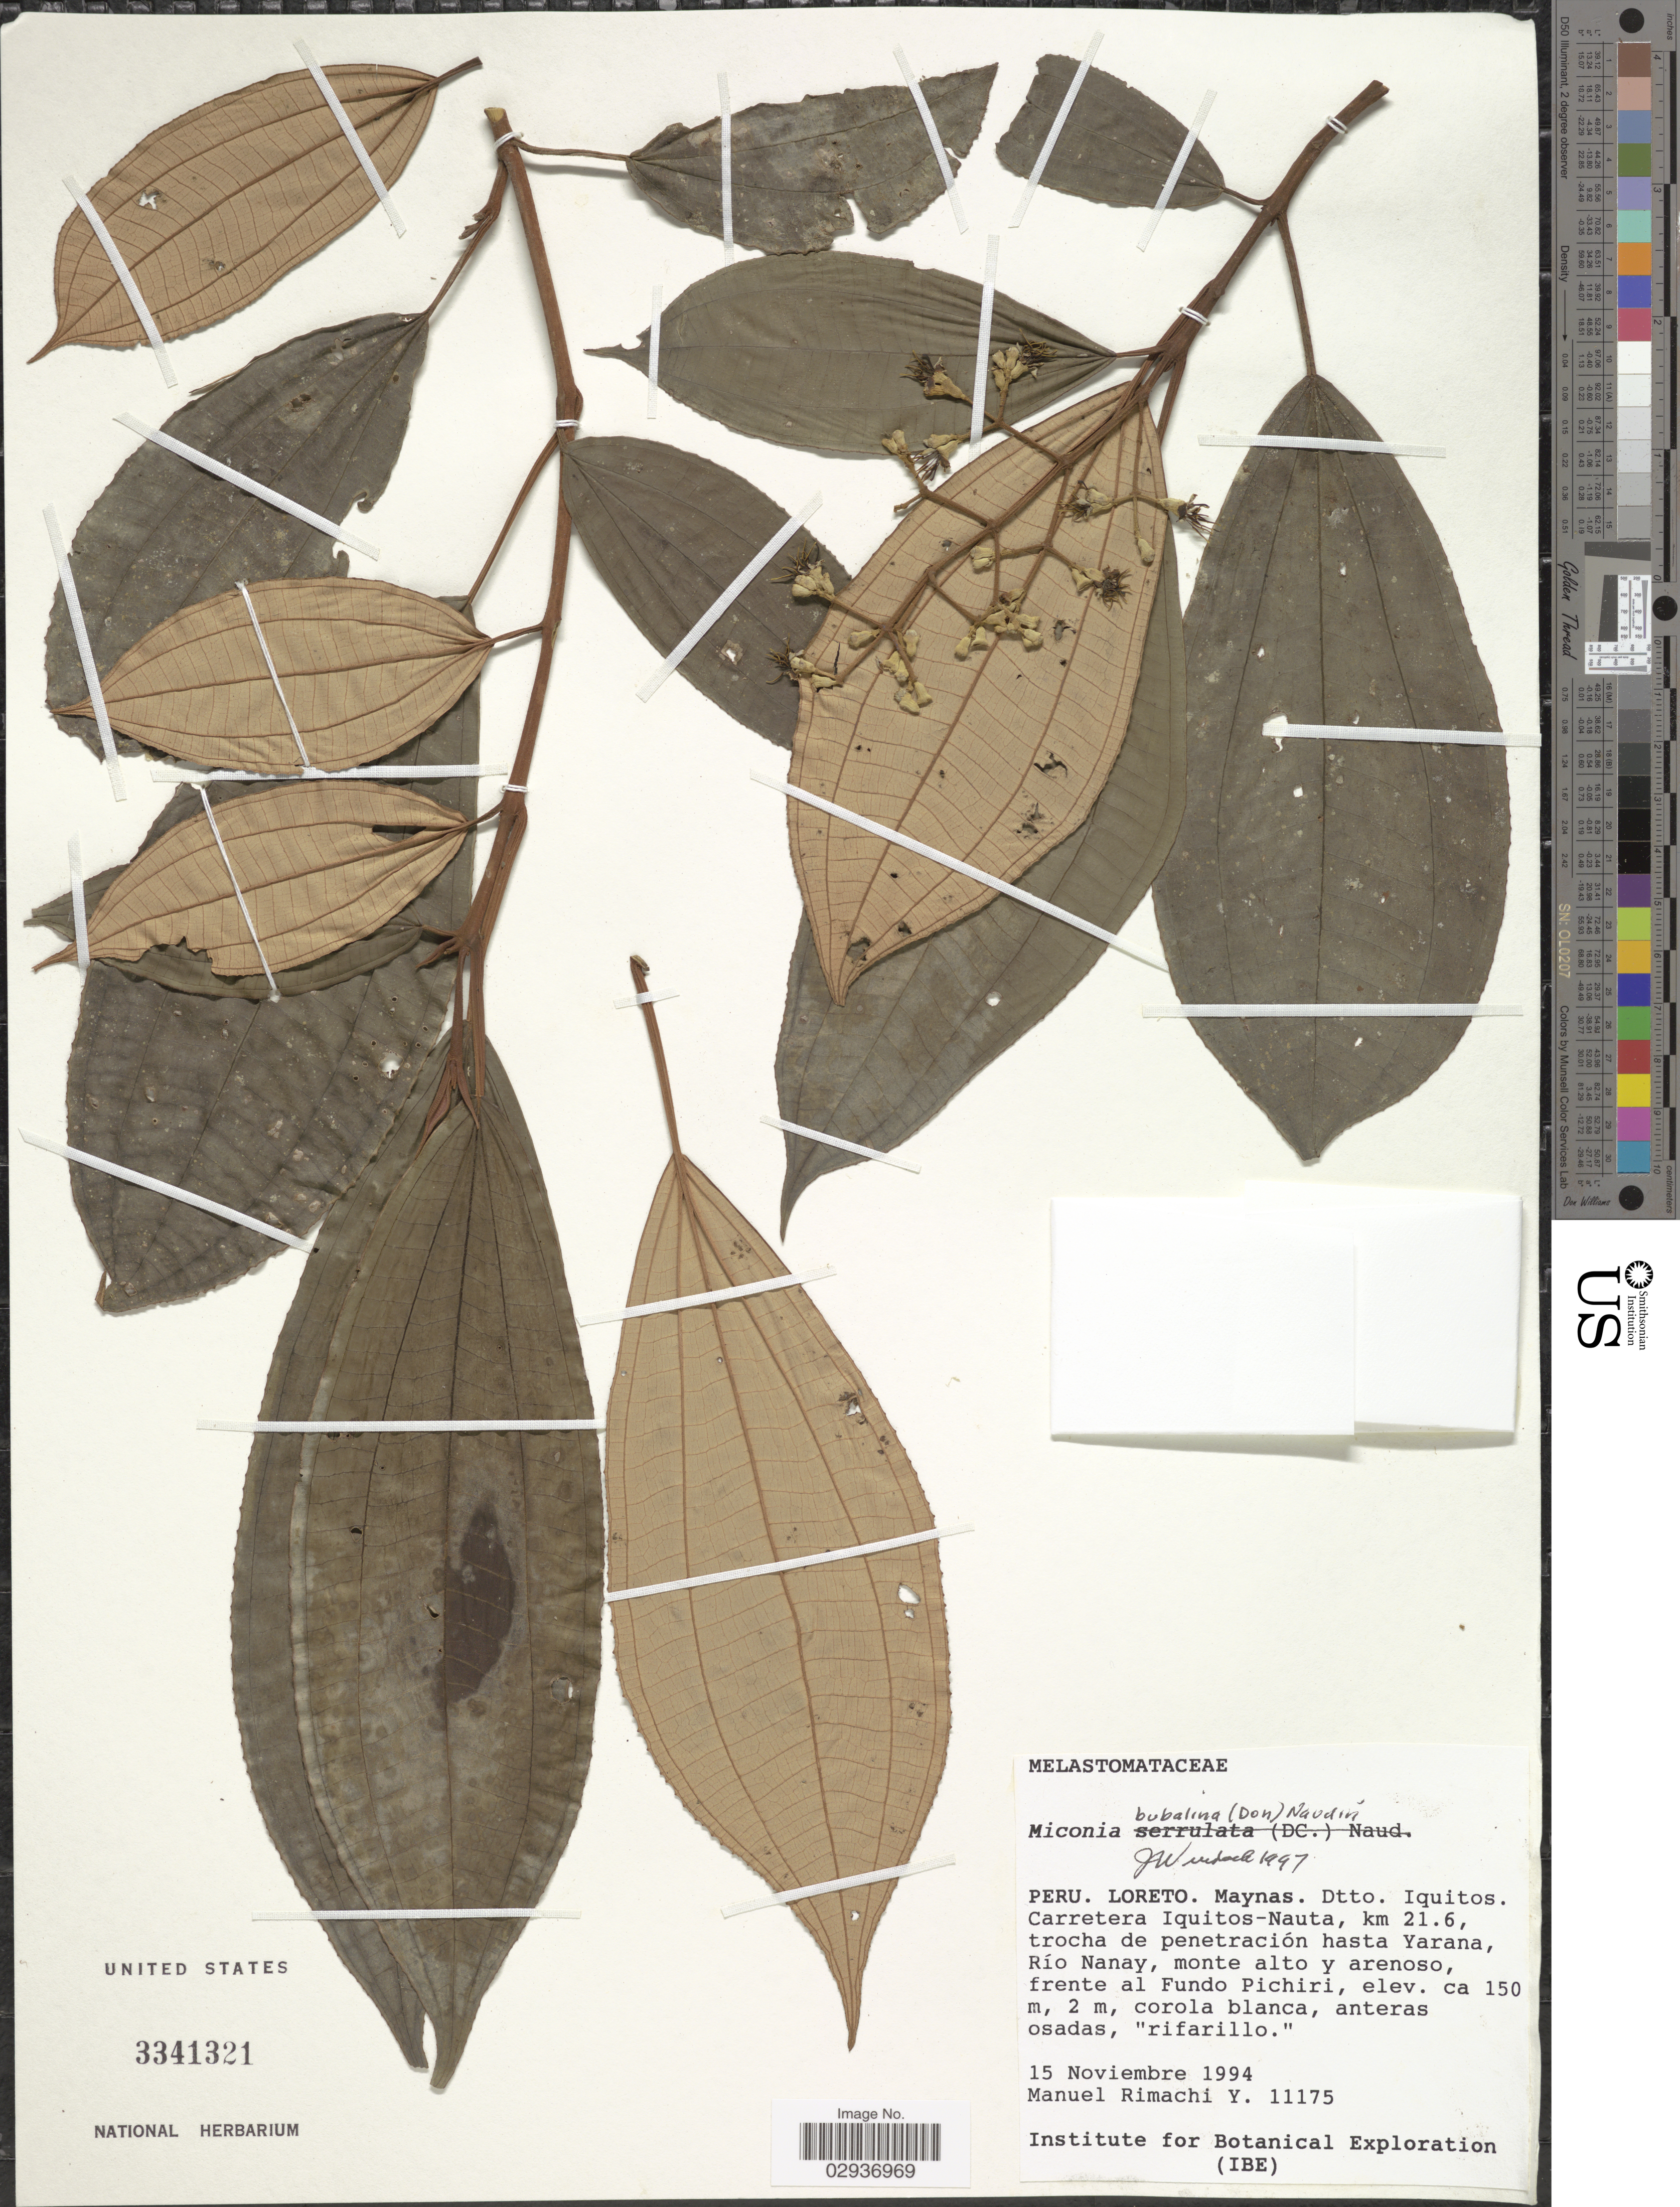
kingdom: Plantae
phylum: Tracheophyta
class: Magnoliopsida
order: Myrtales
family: Melastomataceae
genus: Miconia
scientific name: Miconia bubalina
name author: Naudin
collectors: M. Rimachi Y.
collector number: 11175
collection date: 1994-11-15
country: Peru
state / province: Loreto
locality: Peru. Loreto. Maynas. Dtto. Iquitos. Carretera Iquitos-Nauta, km 21.6, trocha de penetración hasta Yarana, Río Nanay, monte alto y arenoso, frente el Fundo Pichiri.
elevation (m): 150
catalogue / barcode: US 3341321